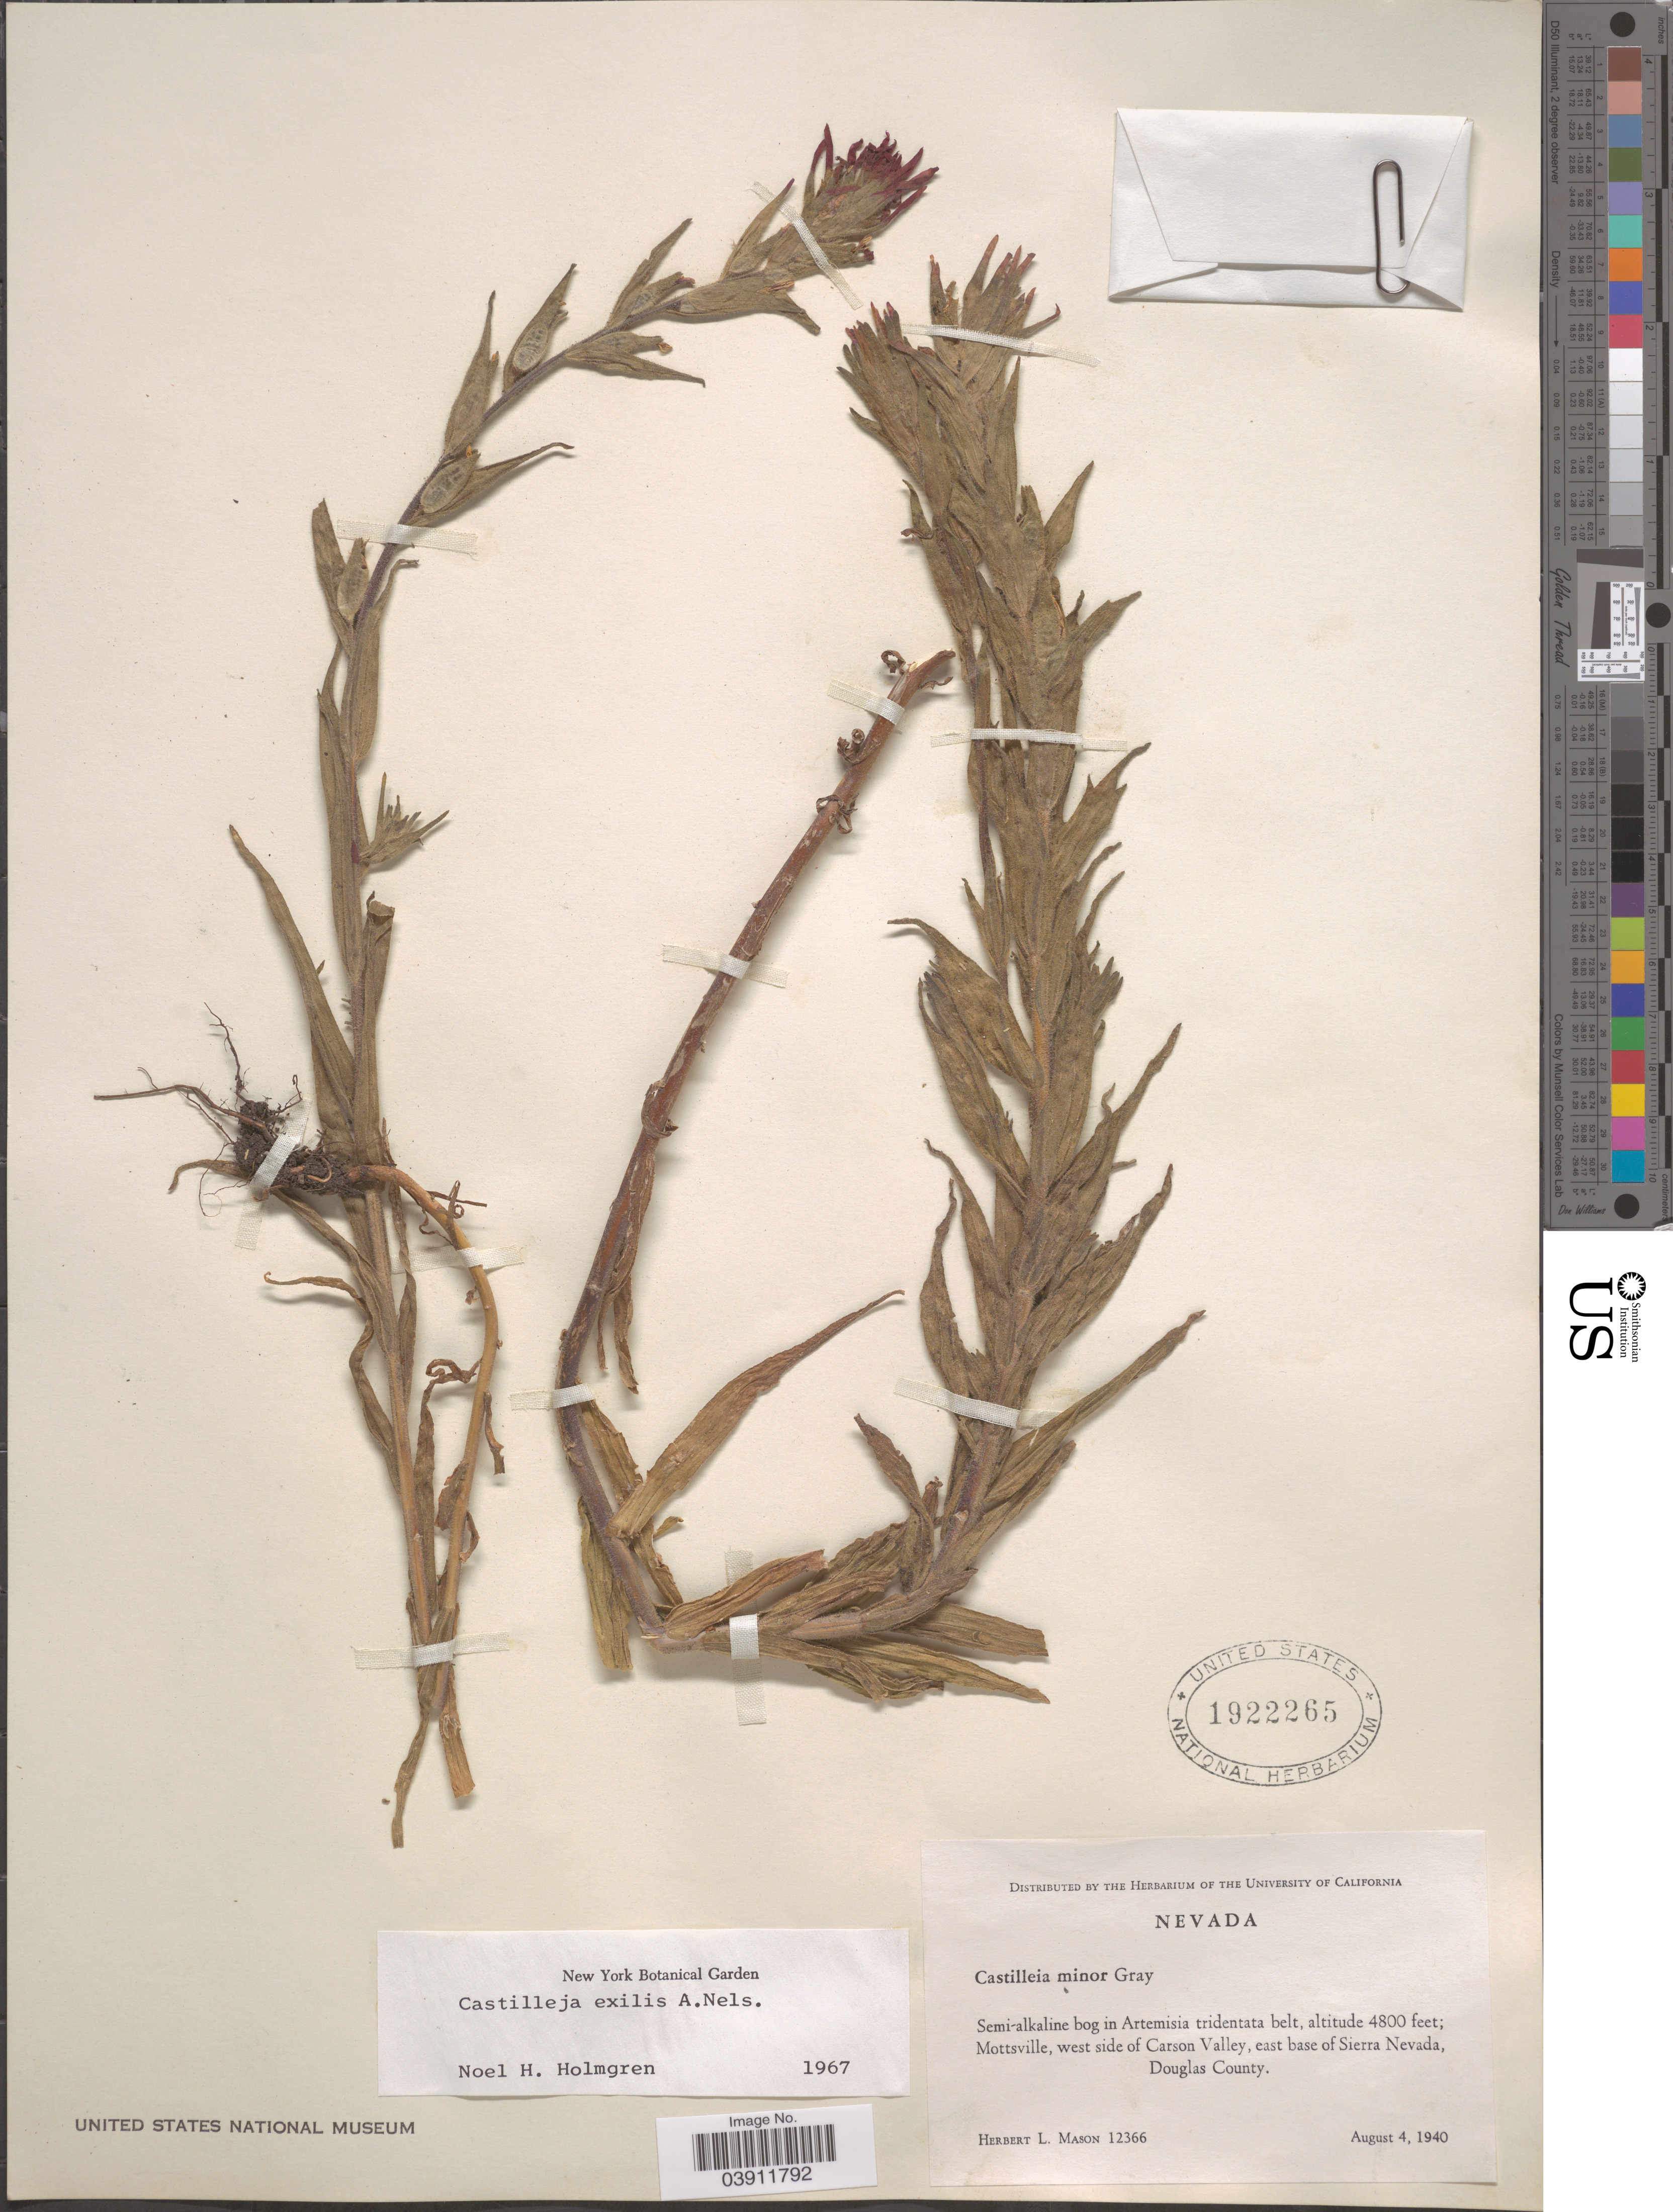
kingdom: Plantae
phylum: Tracheophyta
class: Magnoliopsida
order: Lamiales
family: Orobanchaceae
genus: Castilleja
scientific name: Castilleja exilis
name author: A. Nelson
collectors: H. L. Mason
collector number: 12366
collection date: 1940-08-04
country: United States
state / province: Nevada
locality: Mottsville, west side of Carson valley, east base of Sierra Nevada, Douglas County.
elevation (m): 1463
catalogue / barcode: US 1922265